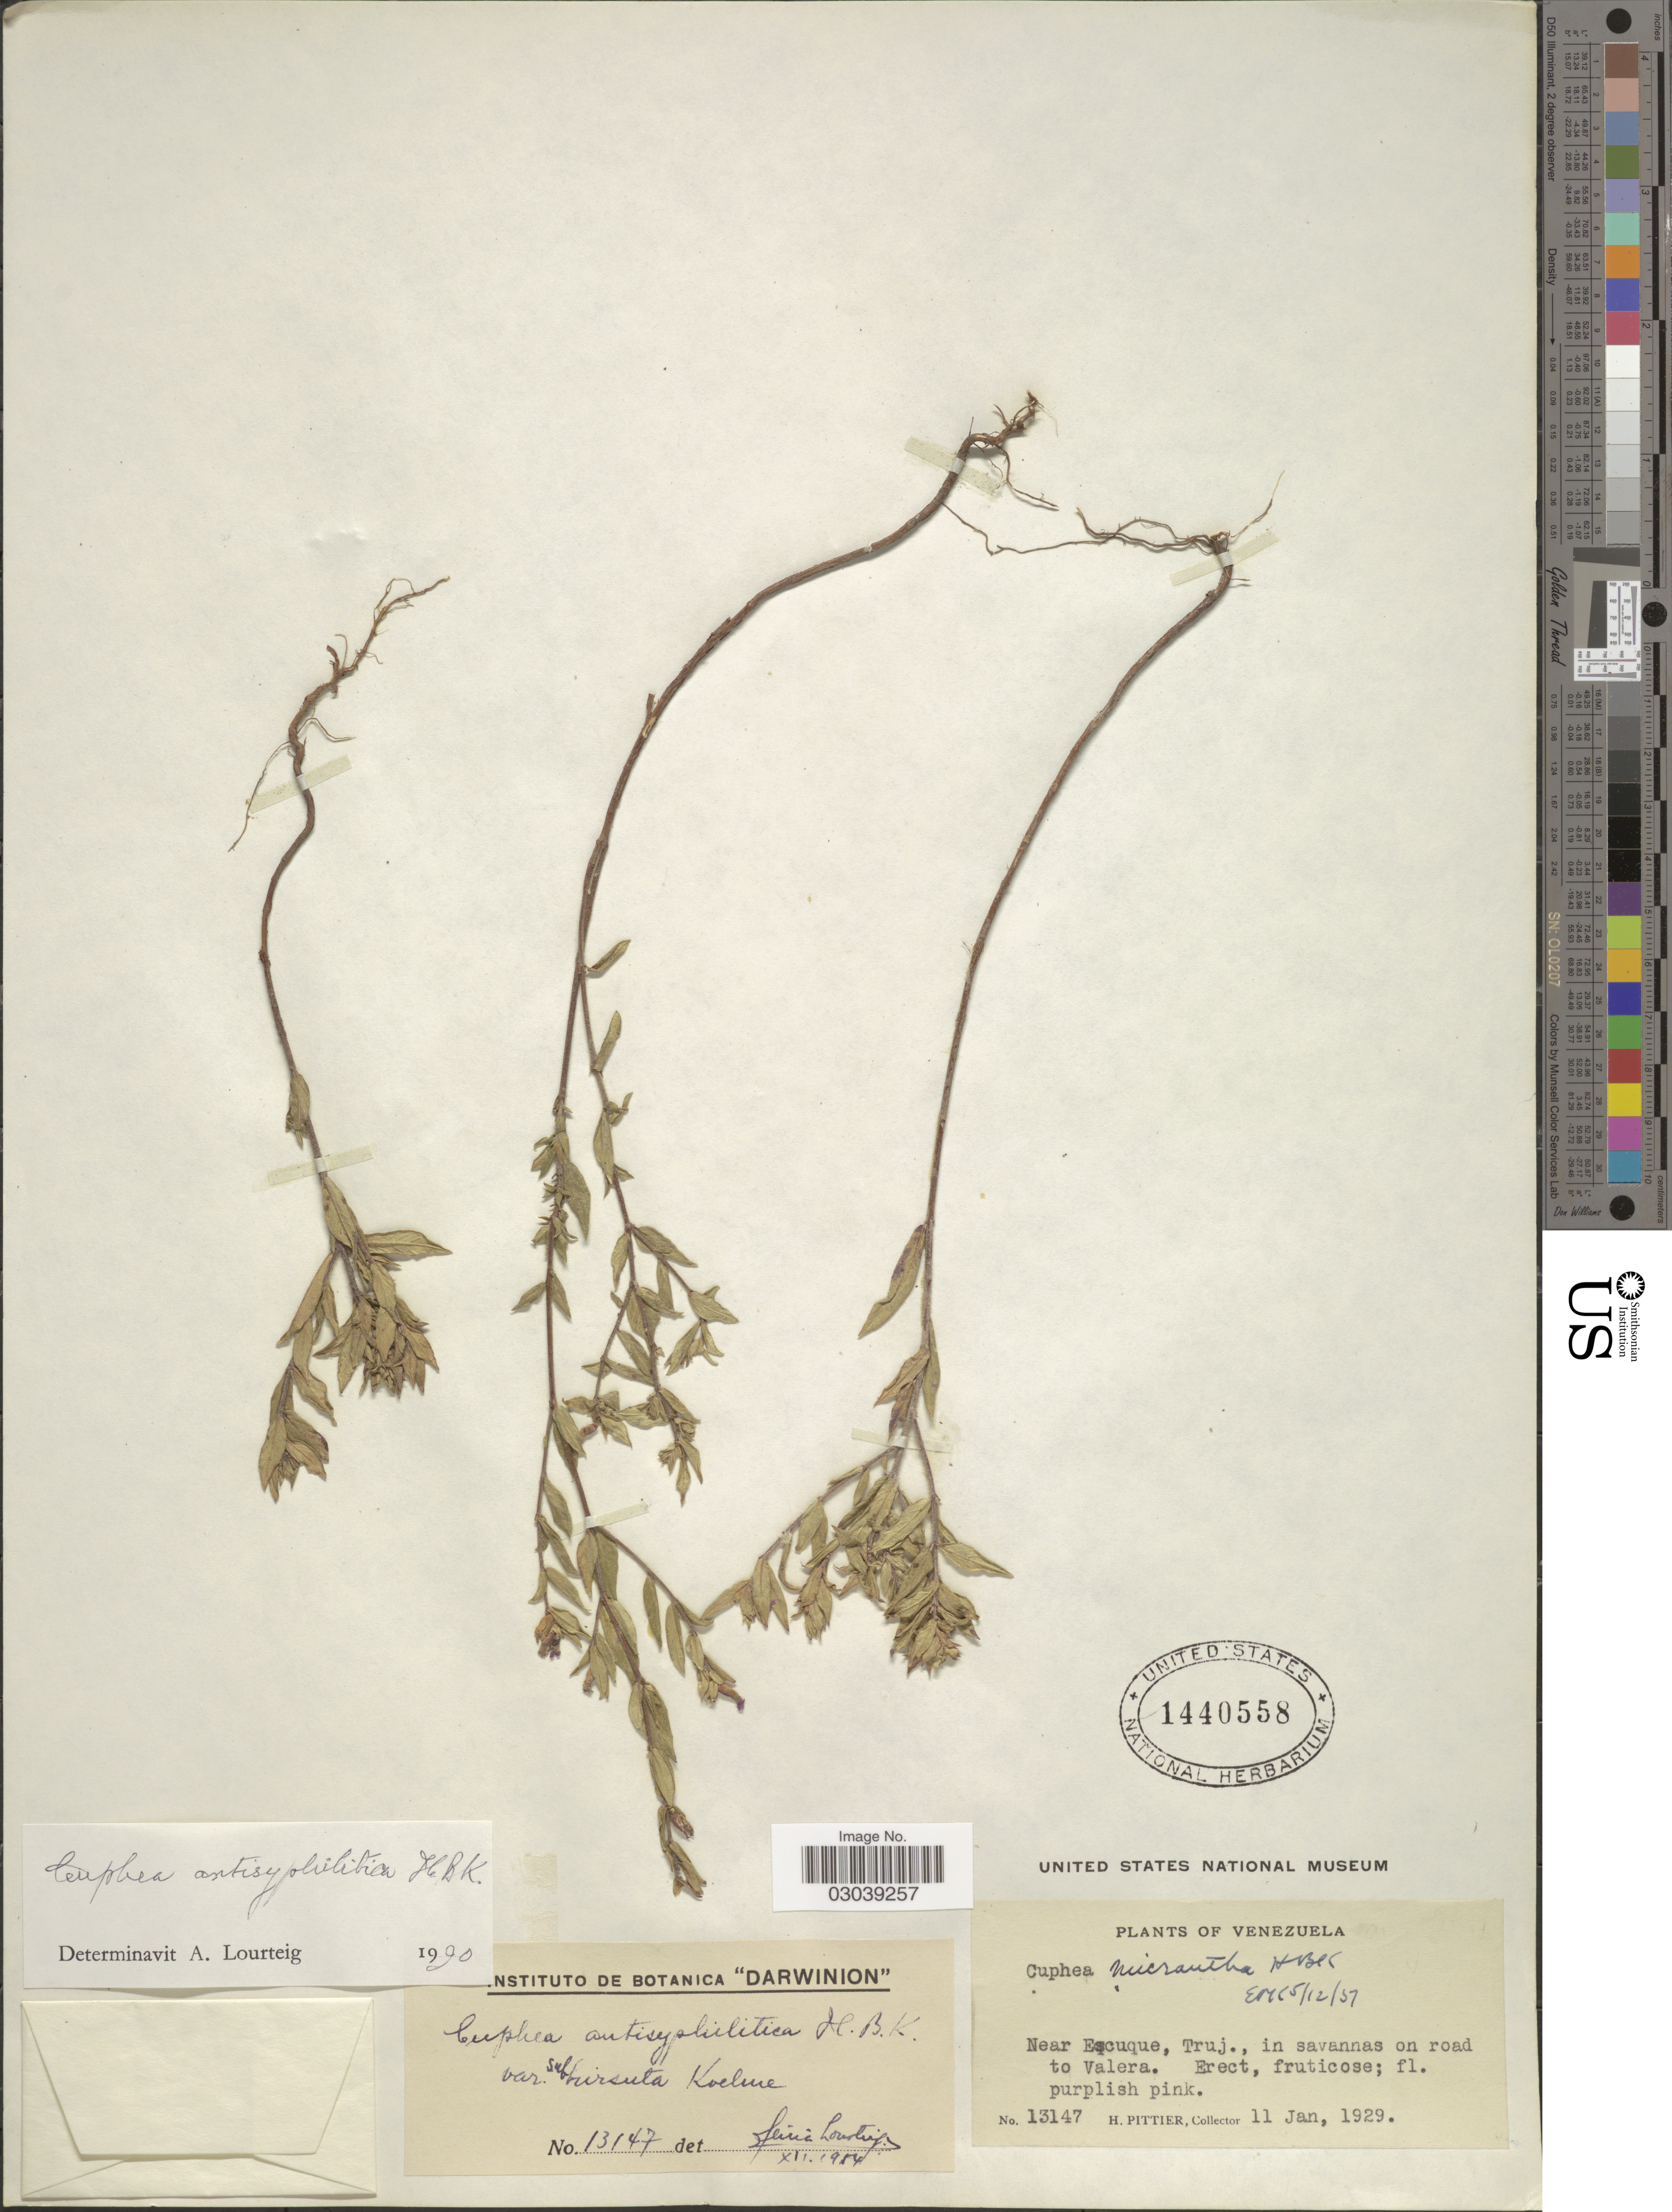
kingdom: Plantae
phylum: Tracheophyta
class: Magnoliopsida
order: Myrtales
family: Lythraceae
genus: Cuphea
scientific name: Cuphea antisyphilitica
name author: Kunth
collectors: H. F. Pittier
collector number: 13147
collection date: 1929-01-11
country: Venezuela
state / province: Trujillo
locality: Near Escuque, Truj. in savannas on road to Valera.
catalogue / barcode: US 1440558